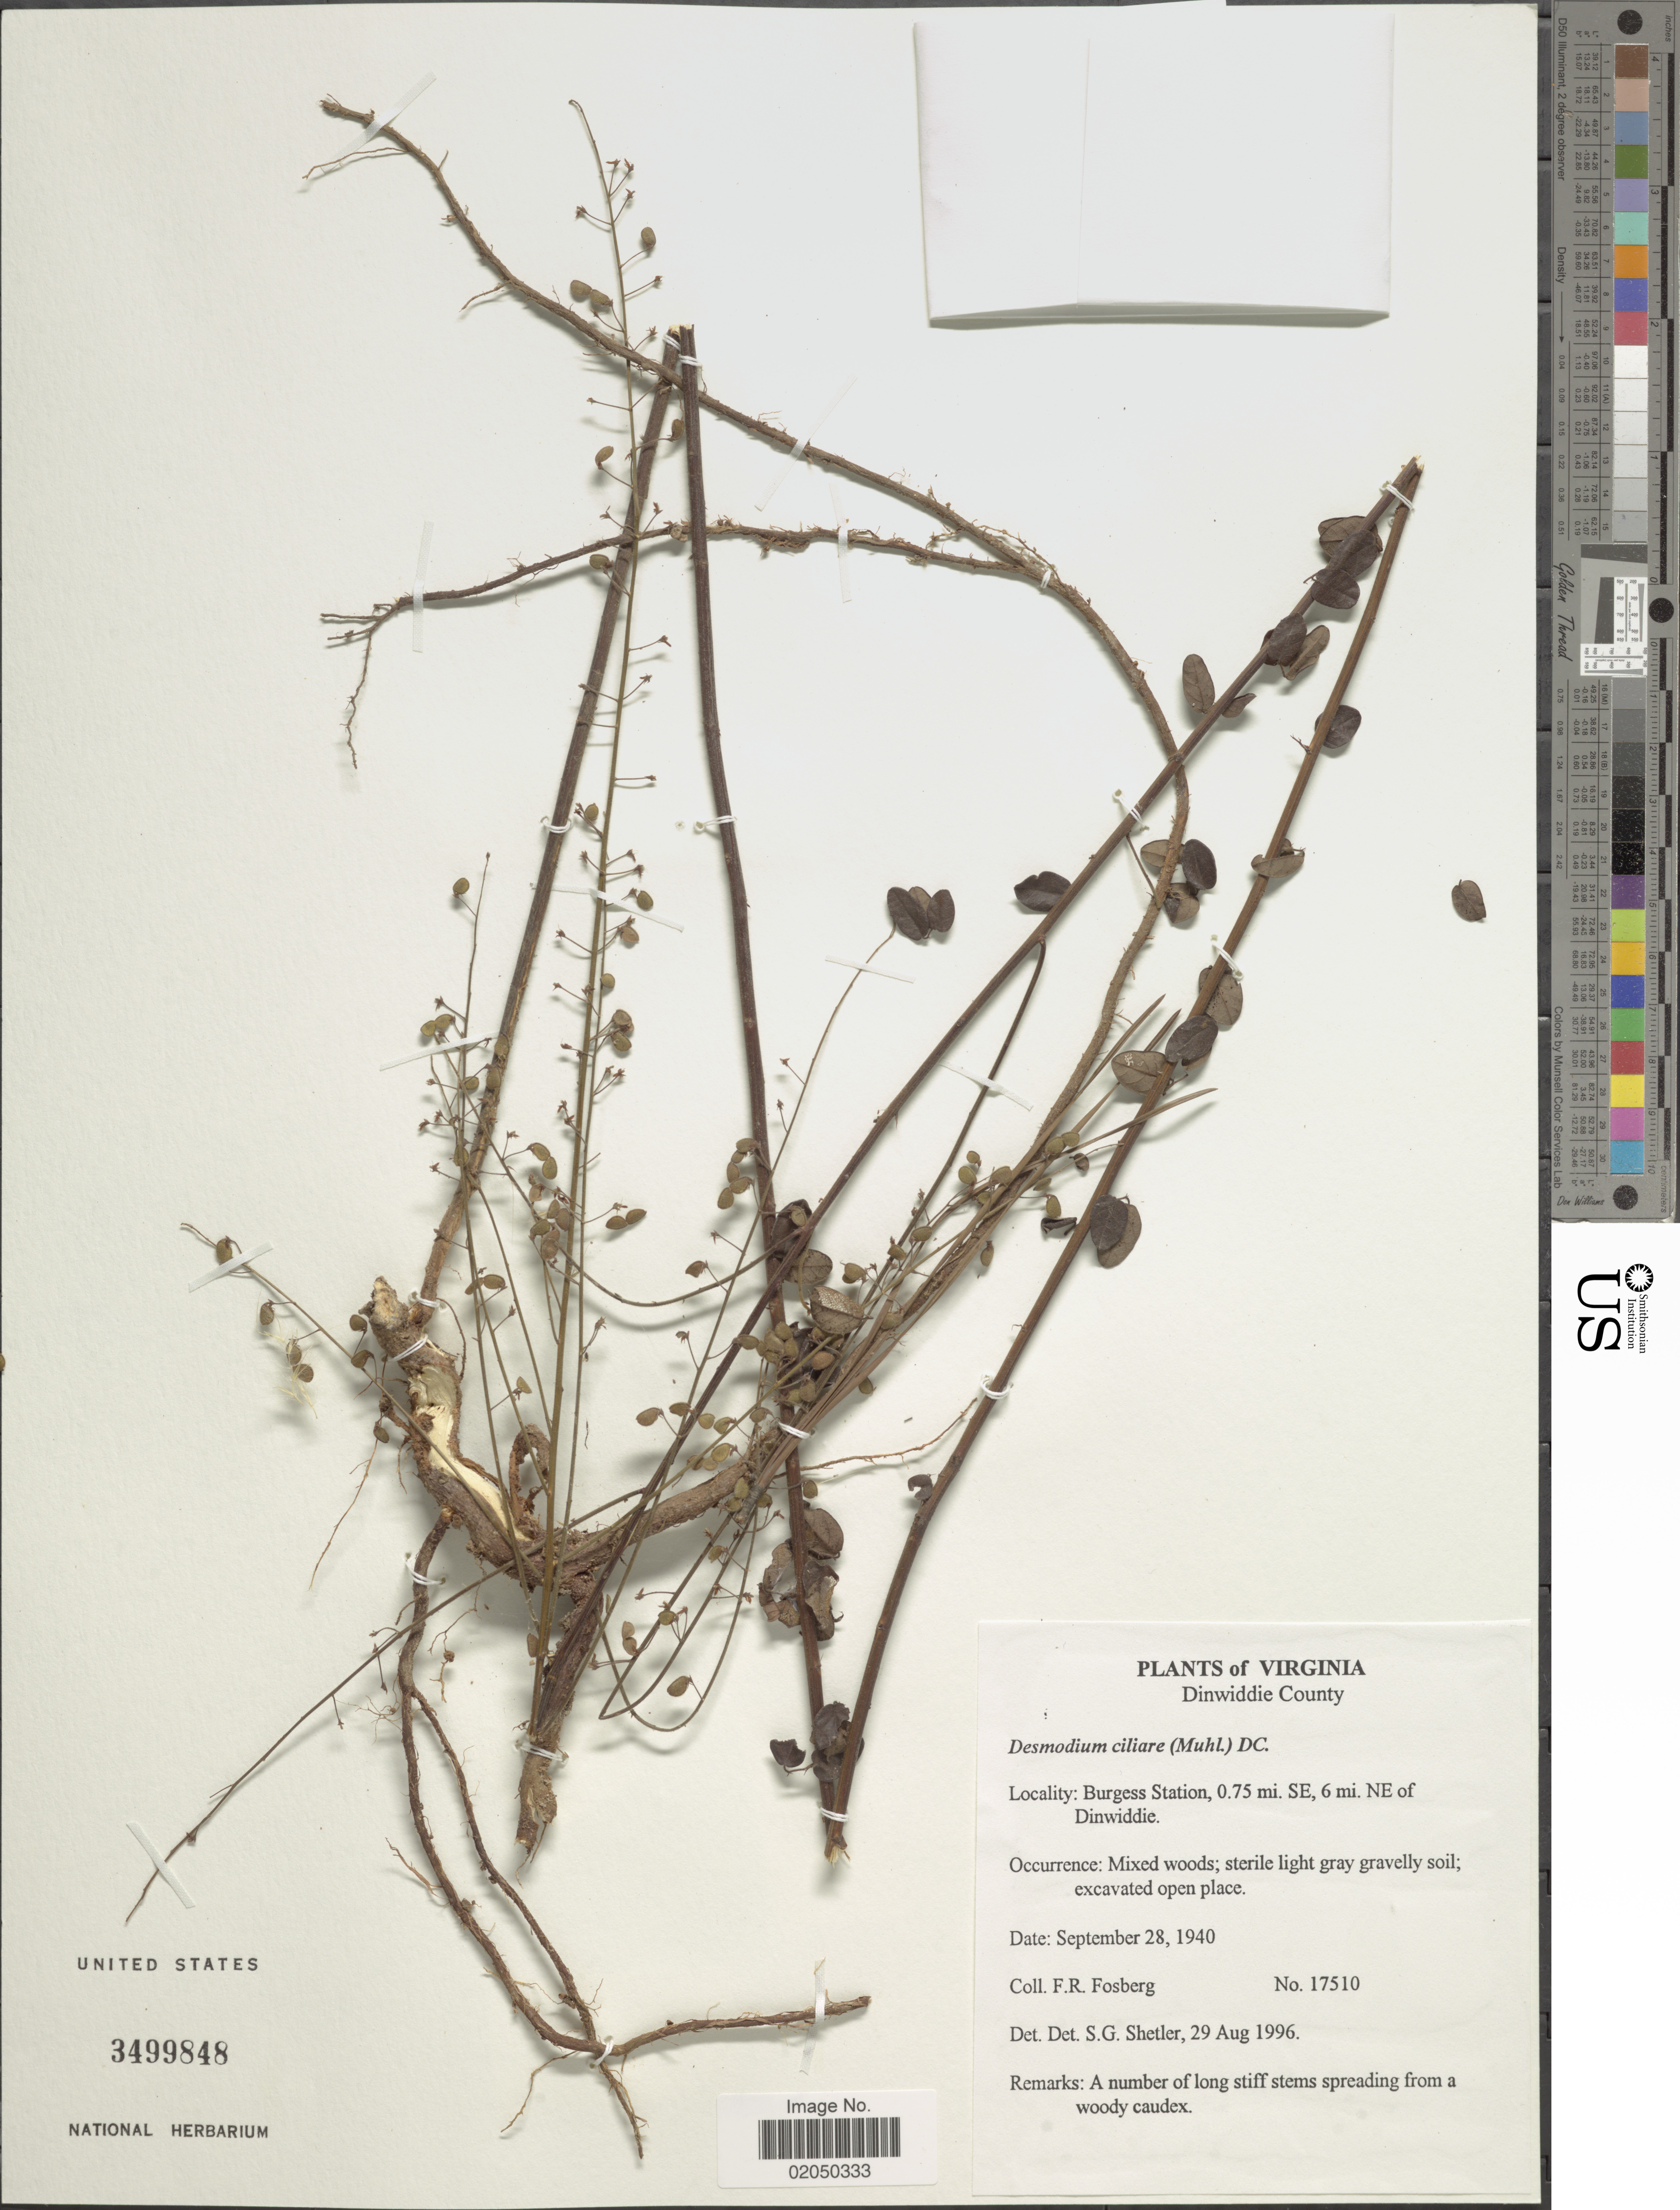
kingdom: Plantae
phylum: Tracheophyta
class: Magnoliopsida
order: Fabales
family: Fabaceae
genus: Desmodium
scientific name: Desmodium ciliare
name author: (Muhl. ex Willd.) DC.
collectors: F. R. Fosberg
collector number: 17510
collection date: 1940-09-28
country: United States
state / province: Virginia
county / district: Dinwiddie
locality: Dinwiddie County, Burgess Station, 0.75 mi. 6 mi. NE of Dinwiddie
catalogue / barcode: US 3499848